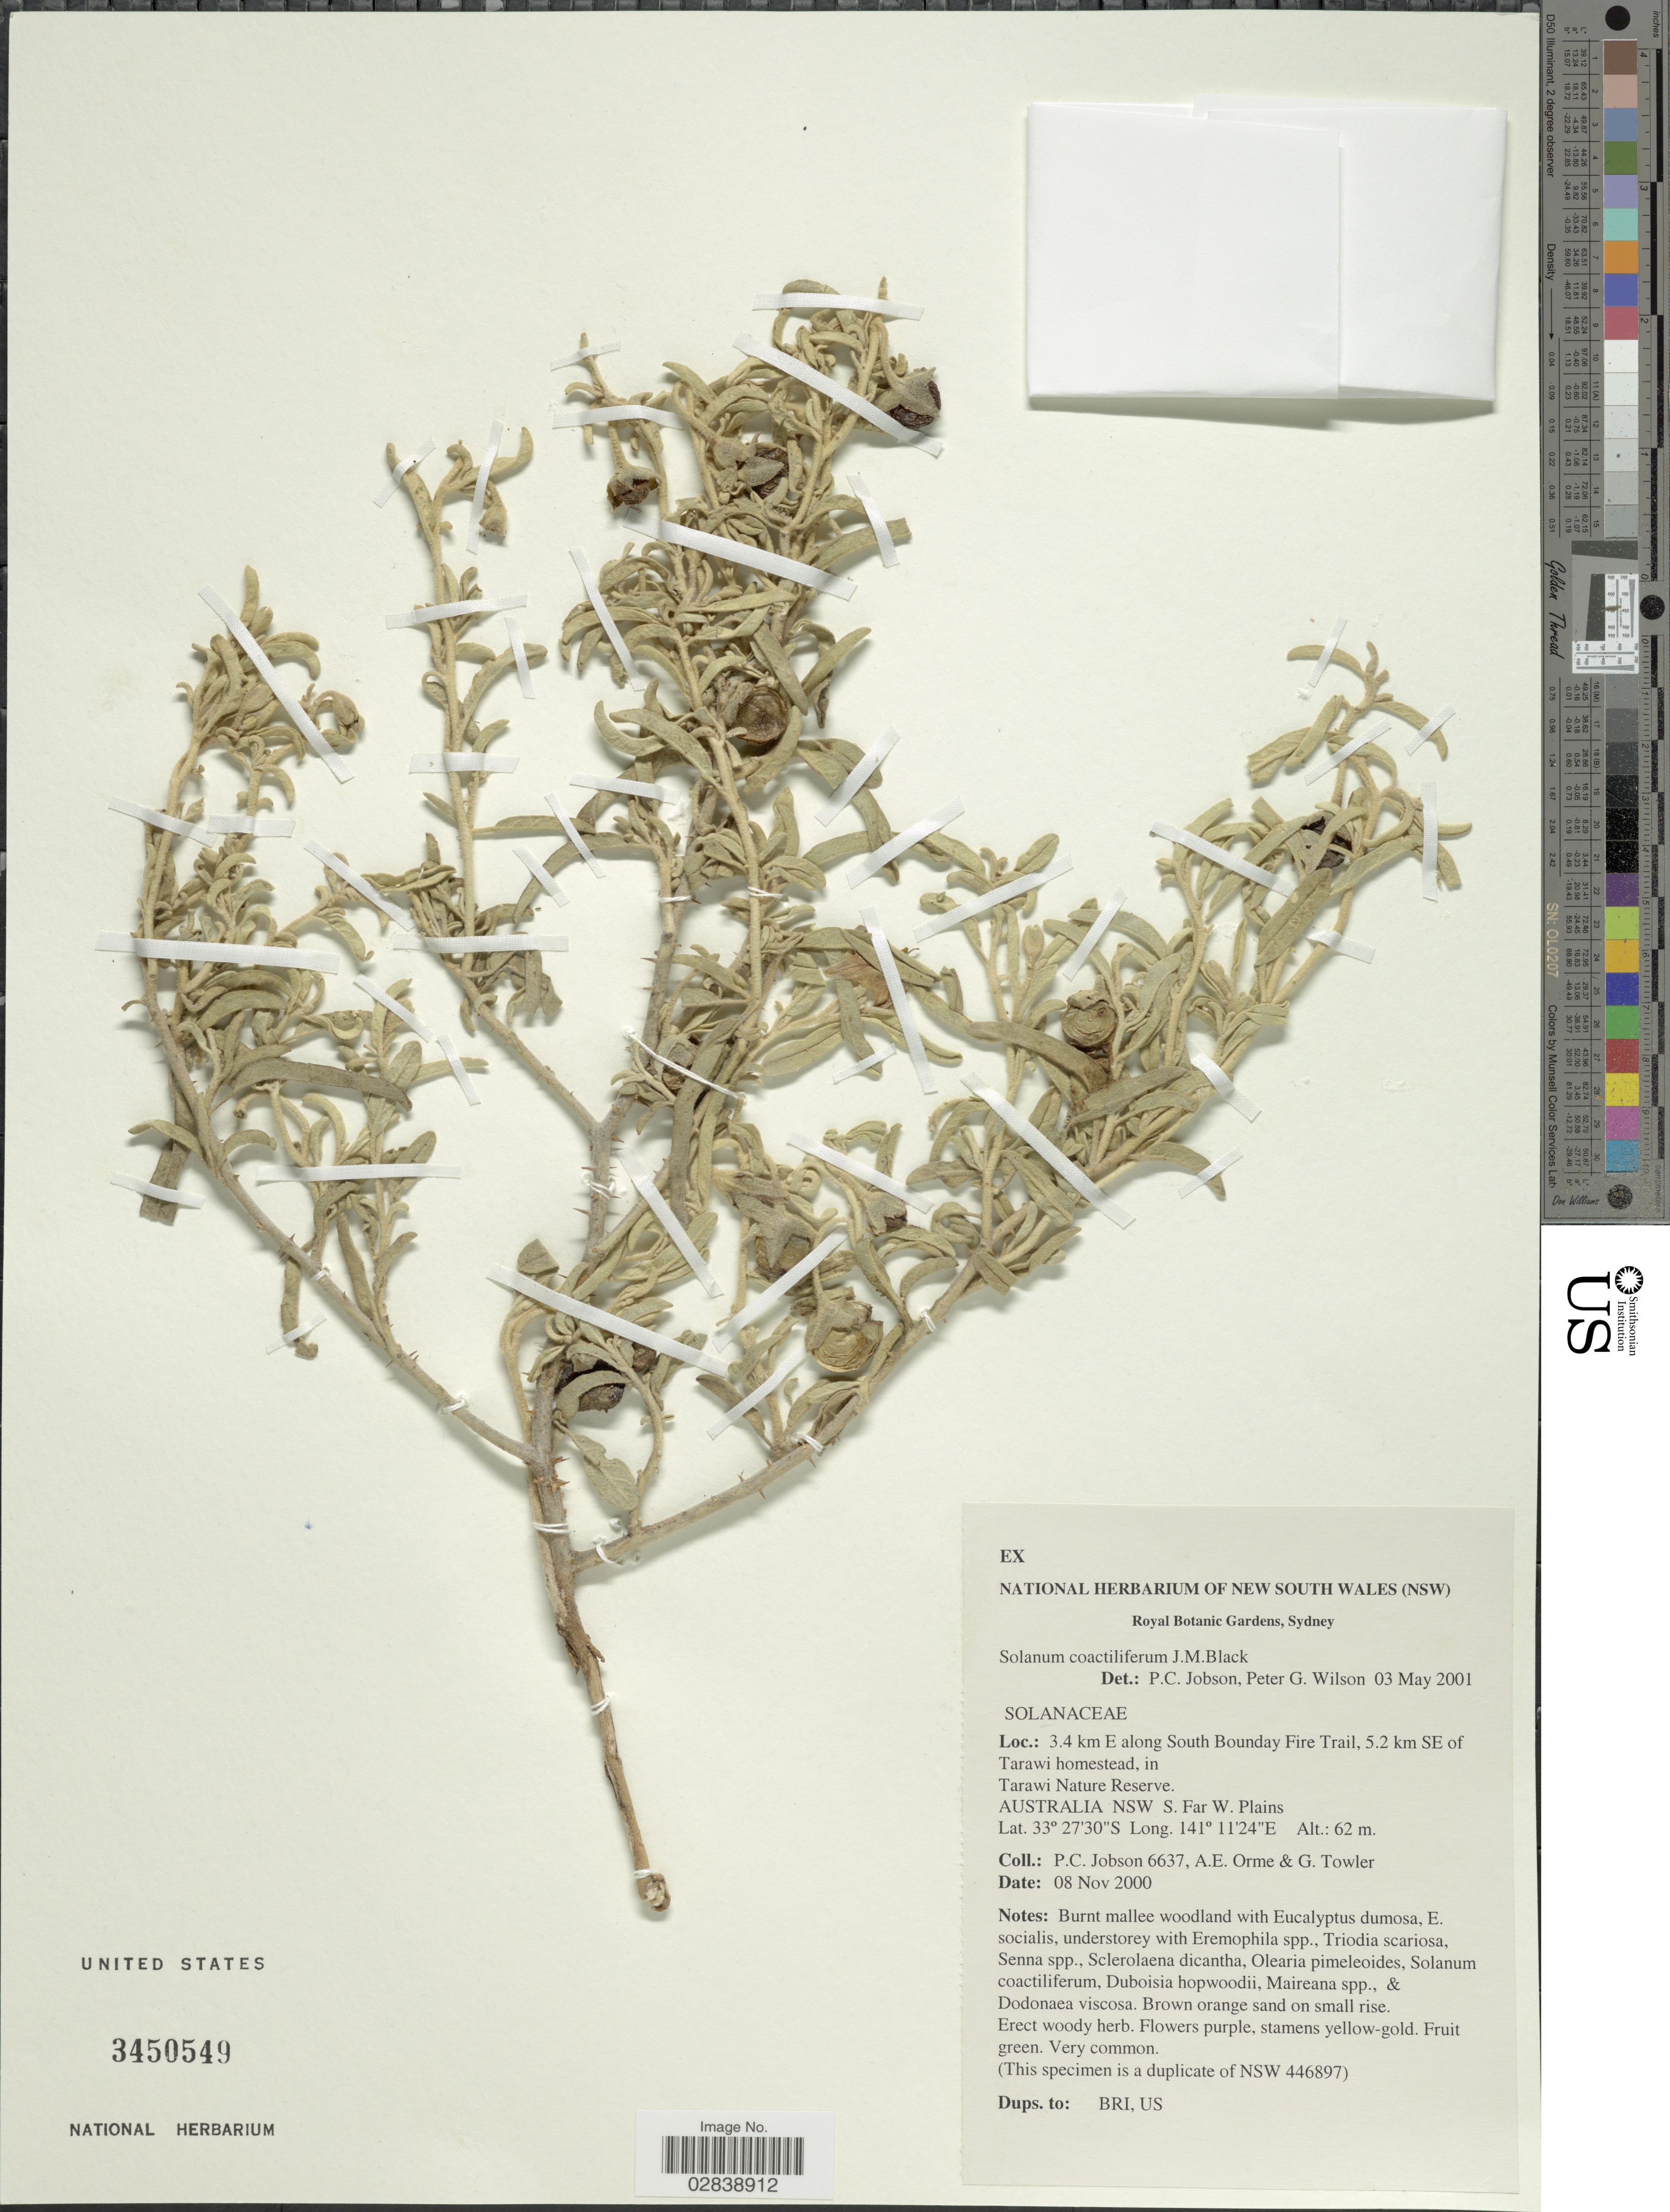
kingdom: Plantae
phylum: Tracheophyta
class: Magnoliopsida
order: Solanales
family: Solanaceae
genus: Solanum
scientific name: Solanum coactiliferum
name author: J. Black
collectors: P. Jobson, A. Orme & G. Towler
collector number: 6637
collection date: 2000-11-08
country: Australia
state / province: New South Wales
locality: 3.4 km E along South Bounday Fire Trail, 5.2 km SE of Tarawi homestead, in Tarawi Nature Reserve. Australia NSW S. Far W. Plains.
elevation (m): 62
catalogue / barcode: US 3450549